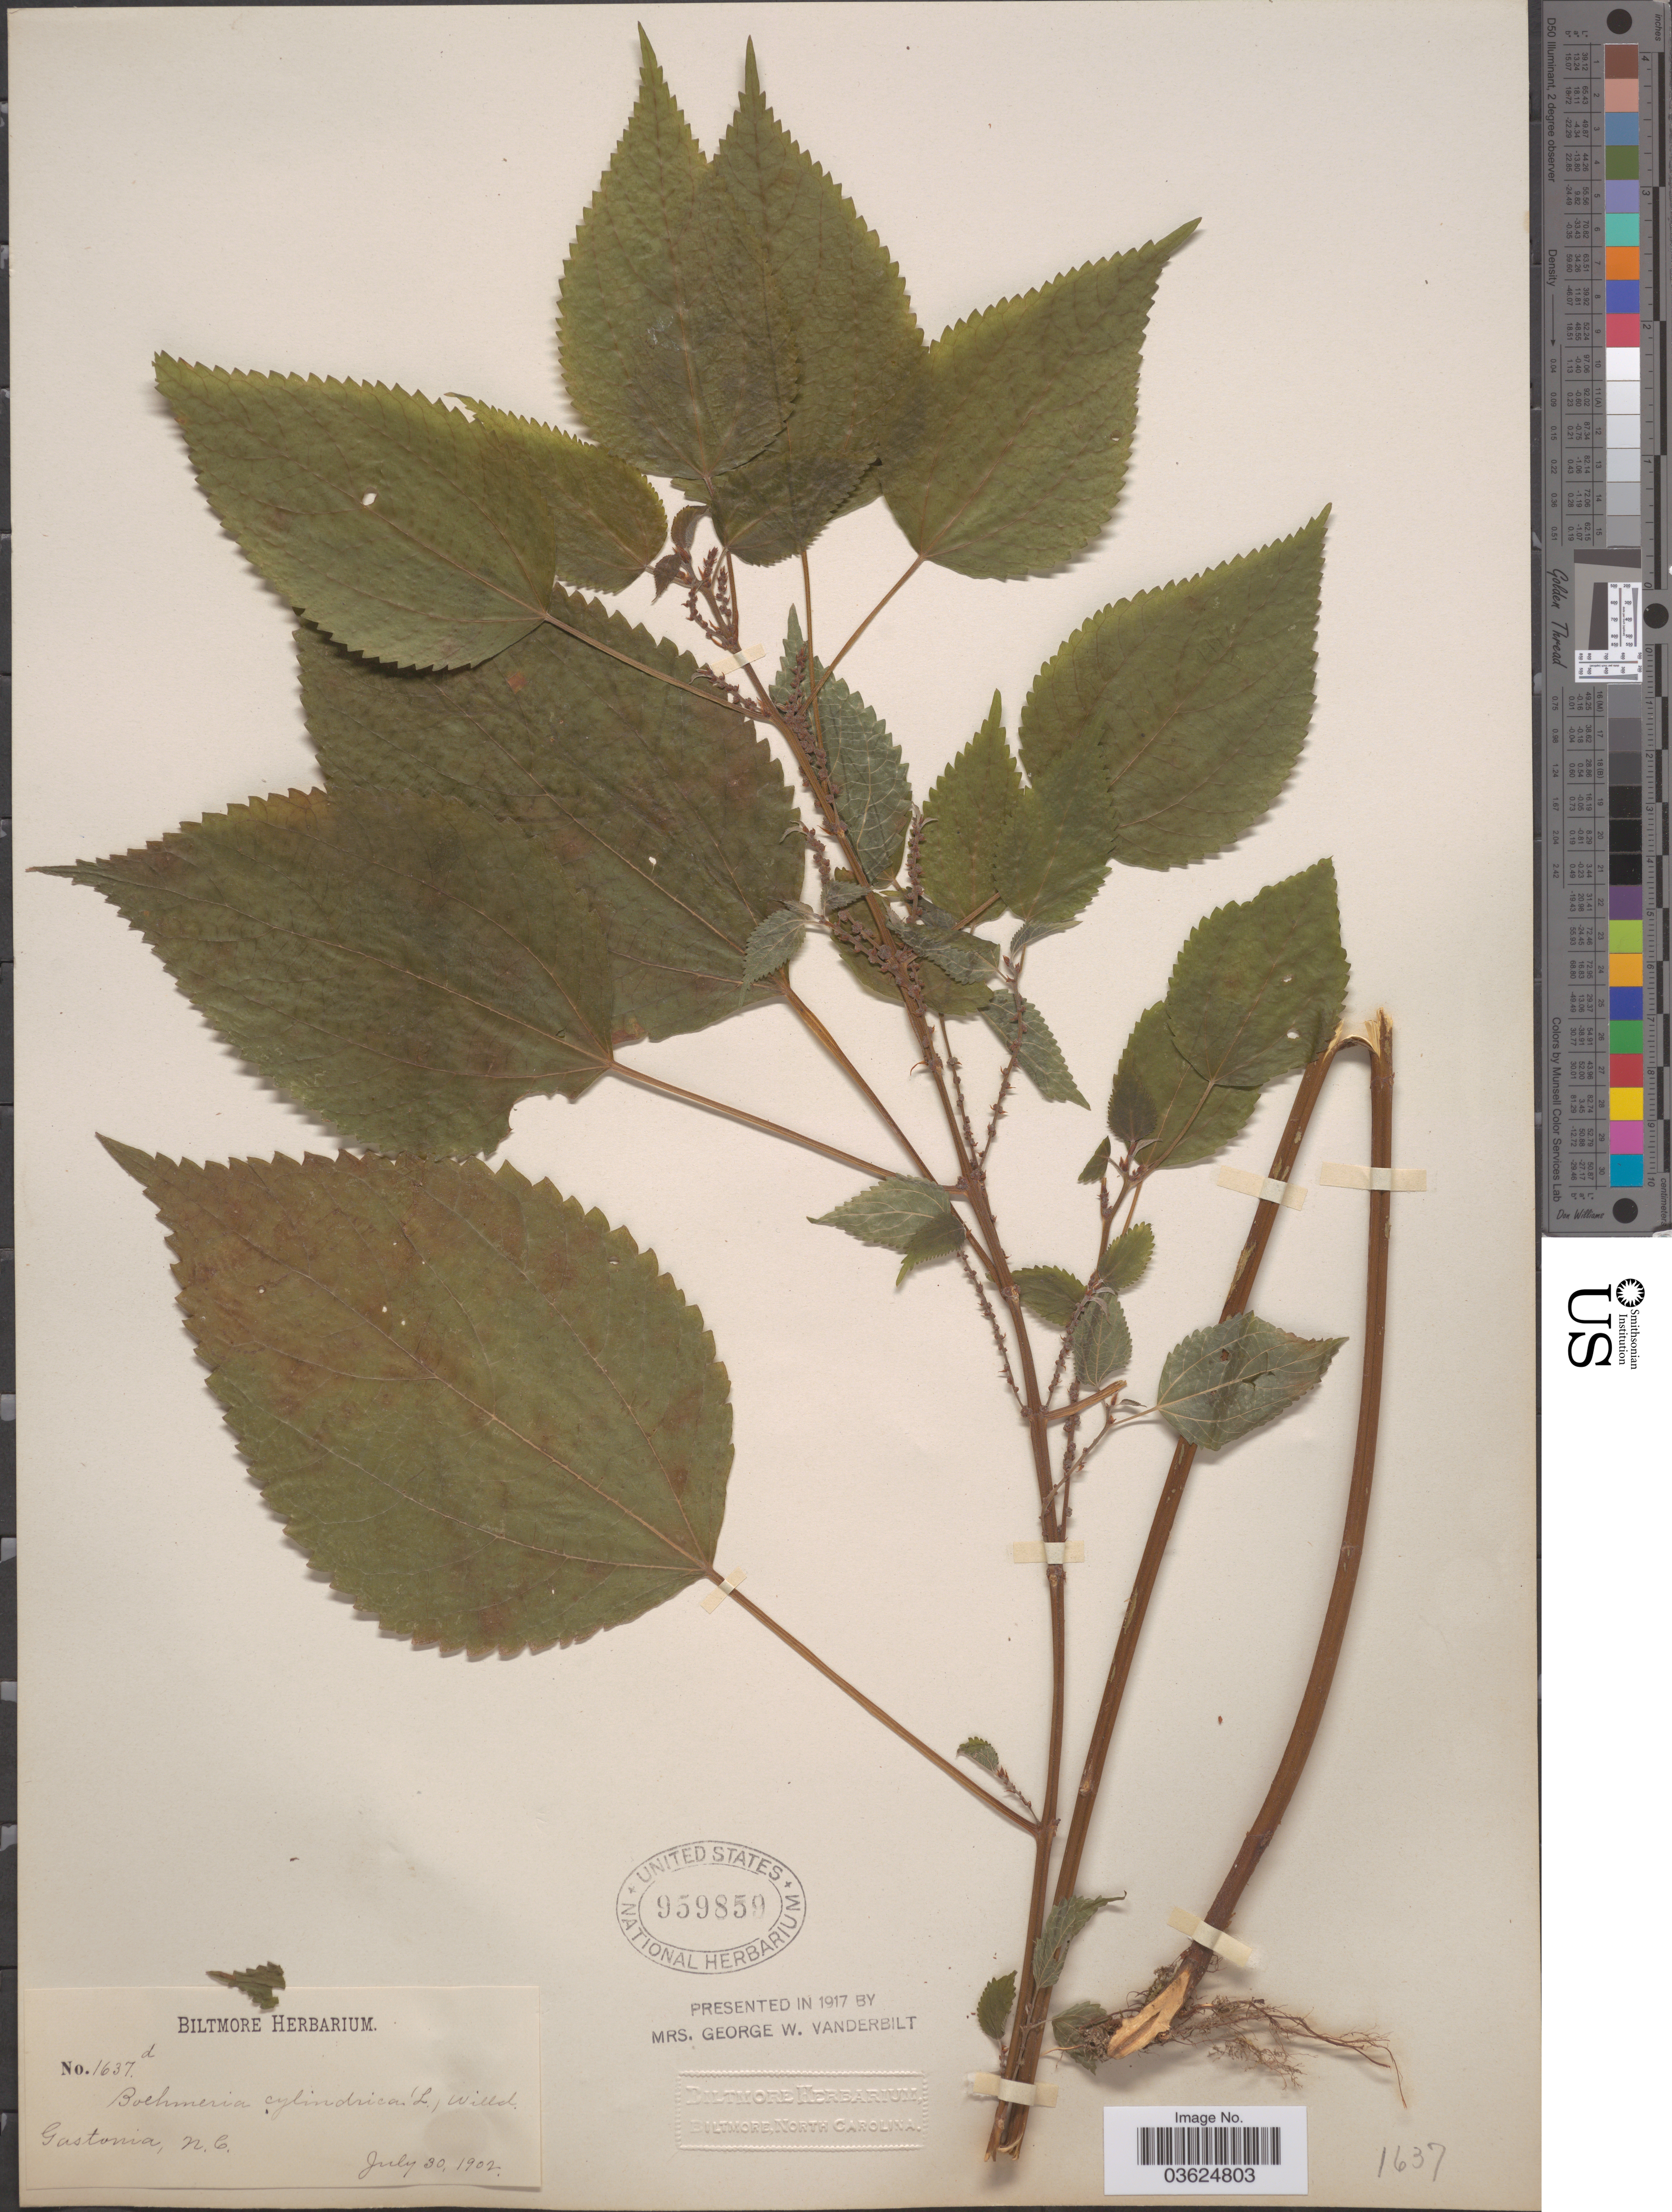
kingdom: Plantae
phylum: Tracheophyta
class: Magnoliopsida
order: Rosales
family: Urticaceae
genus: Boehmeria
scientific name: Boehmeria cylindrica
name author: (L.) Sw.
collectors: ex herb. Biltmore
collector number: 1637d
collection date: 1902-07-30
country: United States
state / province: North Carolina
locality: Gastonia.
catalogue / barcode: US 959859